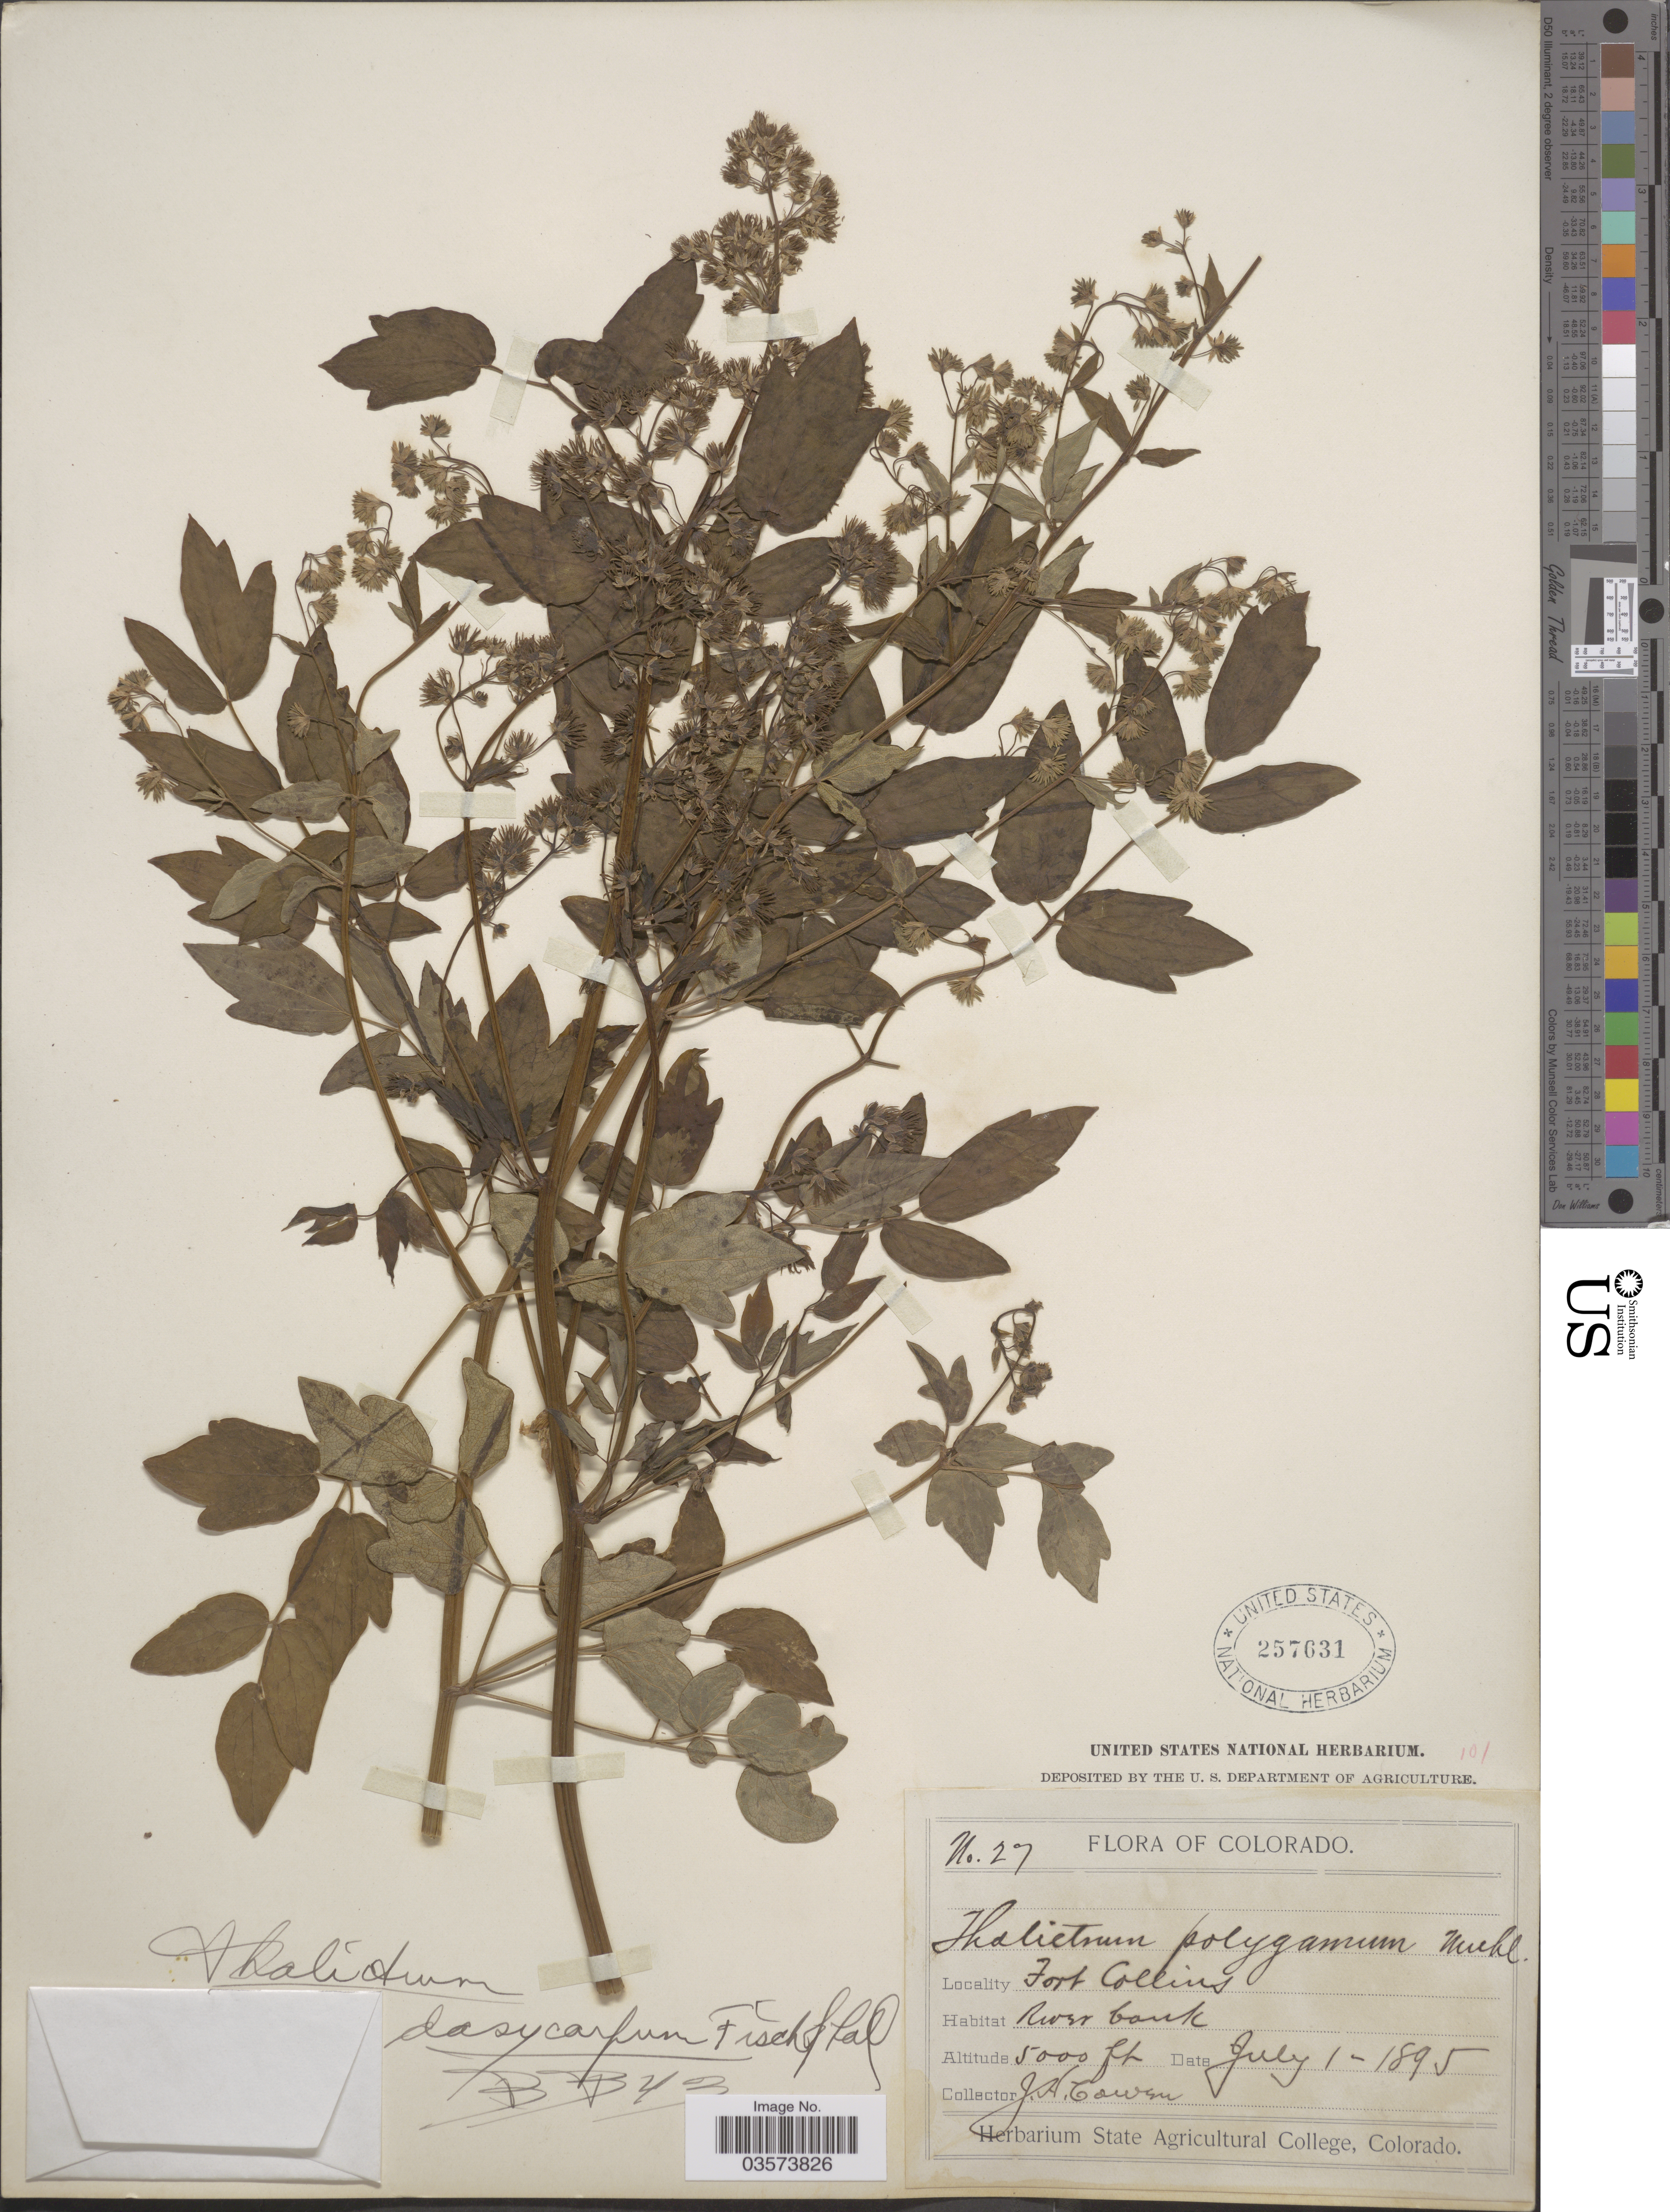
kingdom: Plantae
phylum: Tracheophyta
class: Magnoliopsida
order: Ranunculales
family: Ranunculaceae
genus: Thalictrum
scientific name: Thalictrum dasycarpum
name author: Fisch. & Avé-Lall.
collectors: J. H. Cowen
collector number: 27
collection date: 1895-07-01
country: United States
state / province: Colorado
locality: Fort Collins.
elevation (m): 1524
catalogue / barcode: US 257631